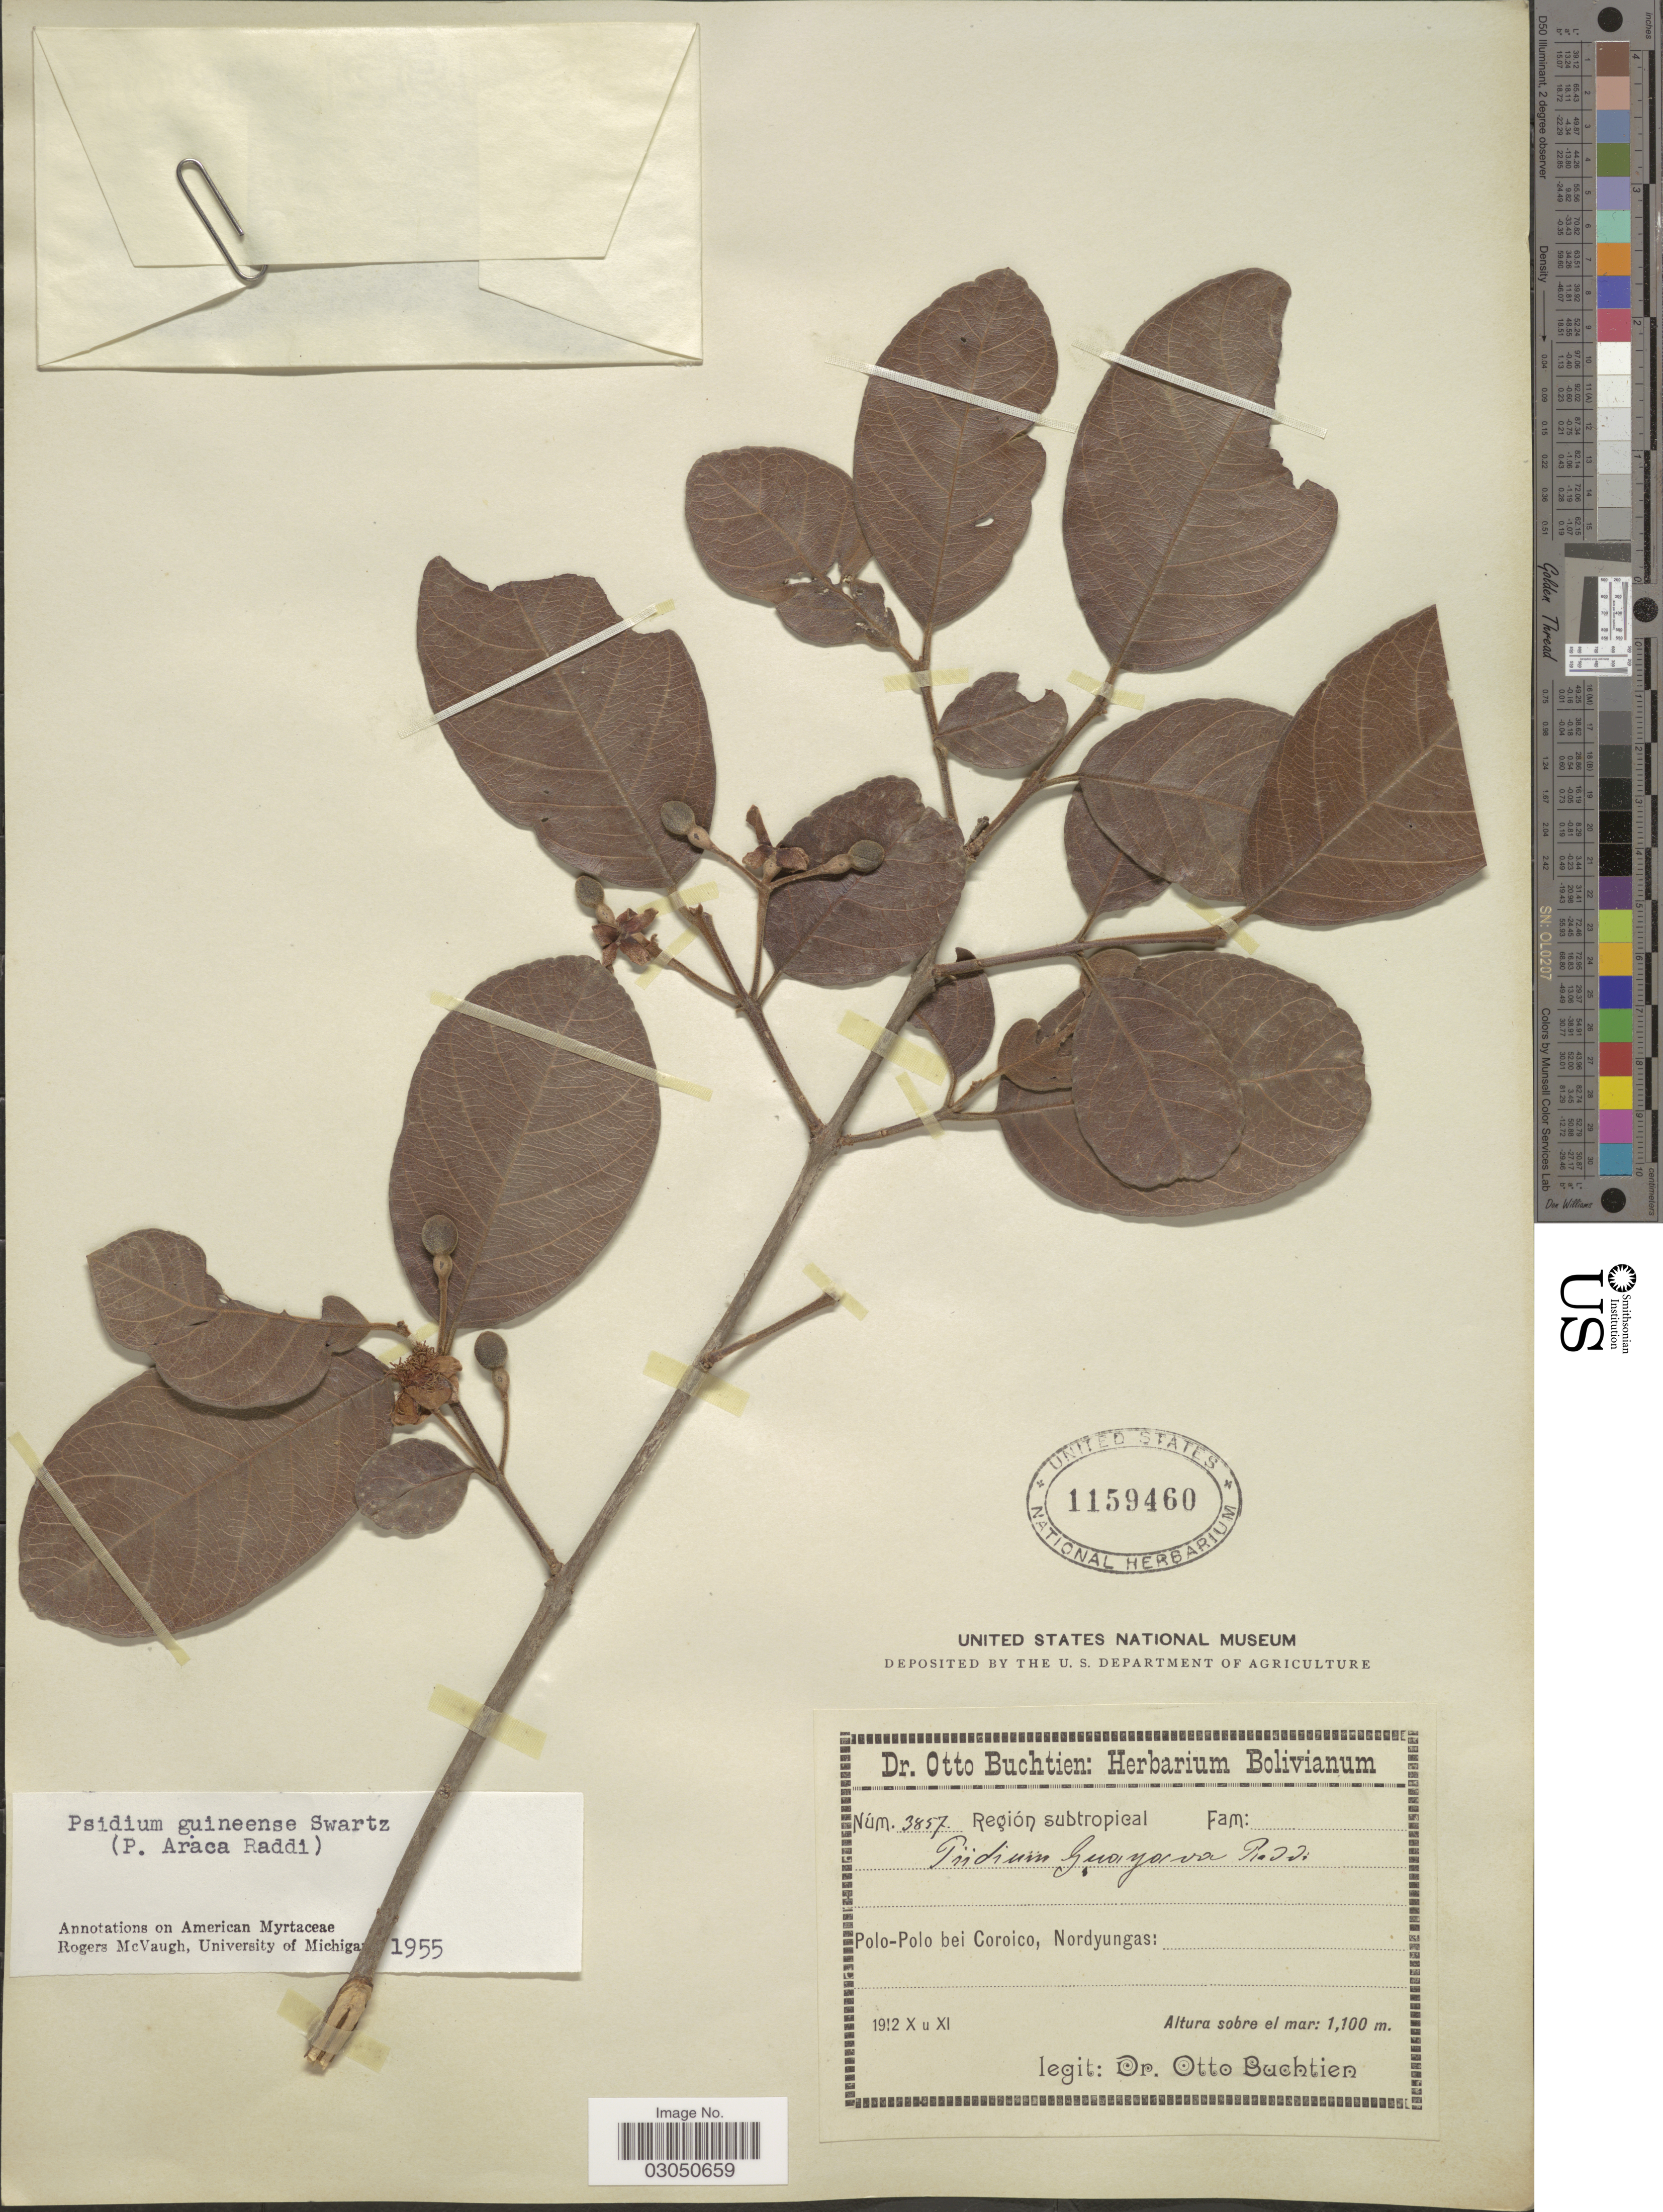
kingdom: Plantae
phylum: Tracheophyta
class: Magnoliopsida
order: Myrtales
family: Myrtaceae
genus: Psidium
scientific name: Psidium guineense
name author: Sw.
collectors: O. Buchtien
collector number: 3857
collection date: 1912-10/1912-11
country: Bolivia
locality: Región subtropical. Polo-polo bei Coroico, Nordyungas.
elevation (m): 1100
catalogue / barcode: US 1159460